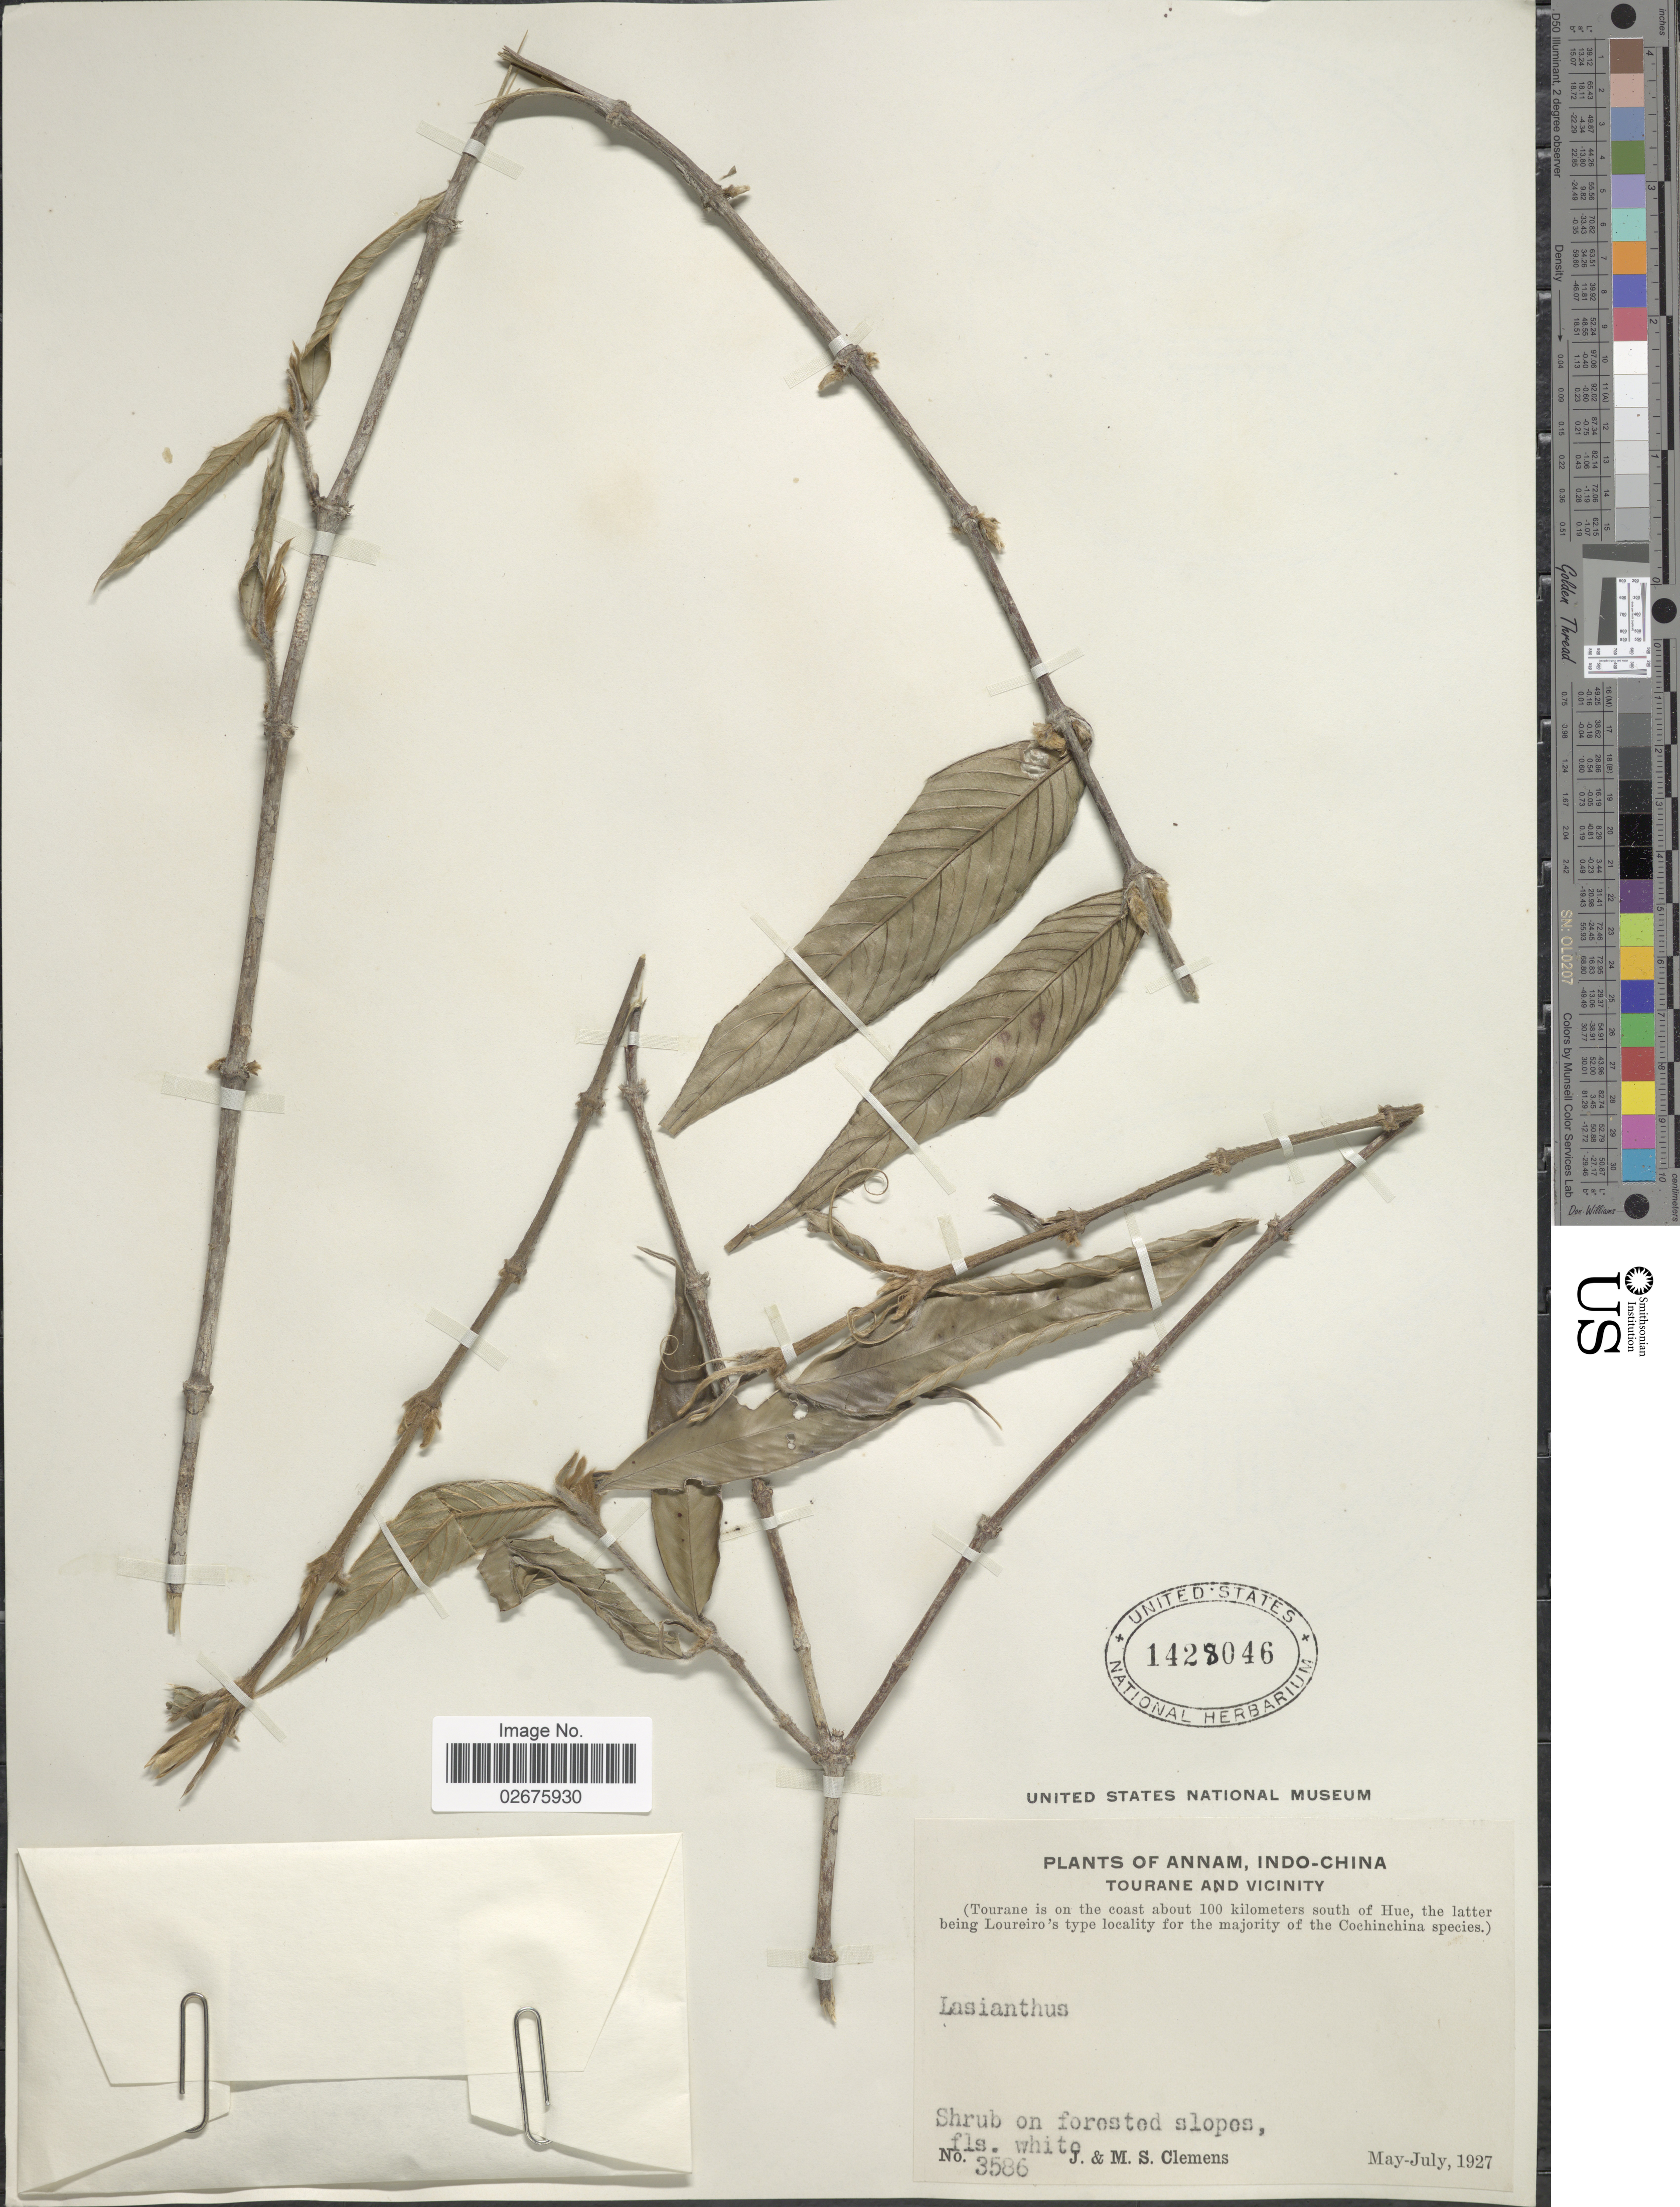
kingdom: Plantae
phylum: Tracheophyta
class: Magnoliopsida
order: Gentianales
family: Rubiaceae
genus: Lasianthus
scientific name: Lasianthus sp.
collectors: J. Clemens & M. S. Clemens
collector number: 3586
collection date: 1927-05/1927-07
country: Vietnam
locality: Annam, Indo-China, Tourane and Vicinity (Tourane is on the coast about100 kilometers south of Hue). Shrub on forested slopes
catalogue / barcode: US 1428046